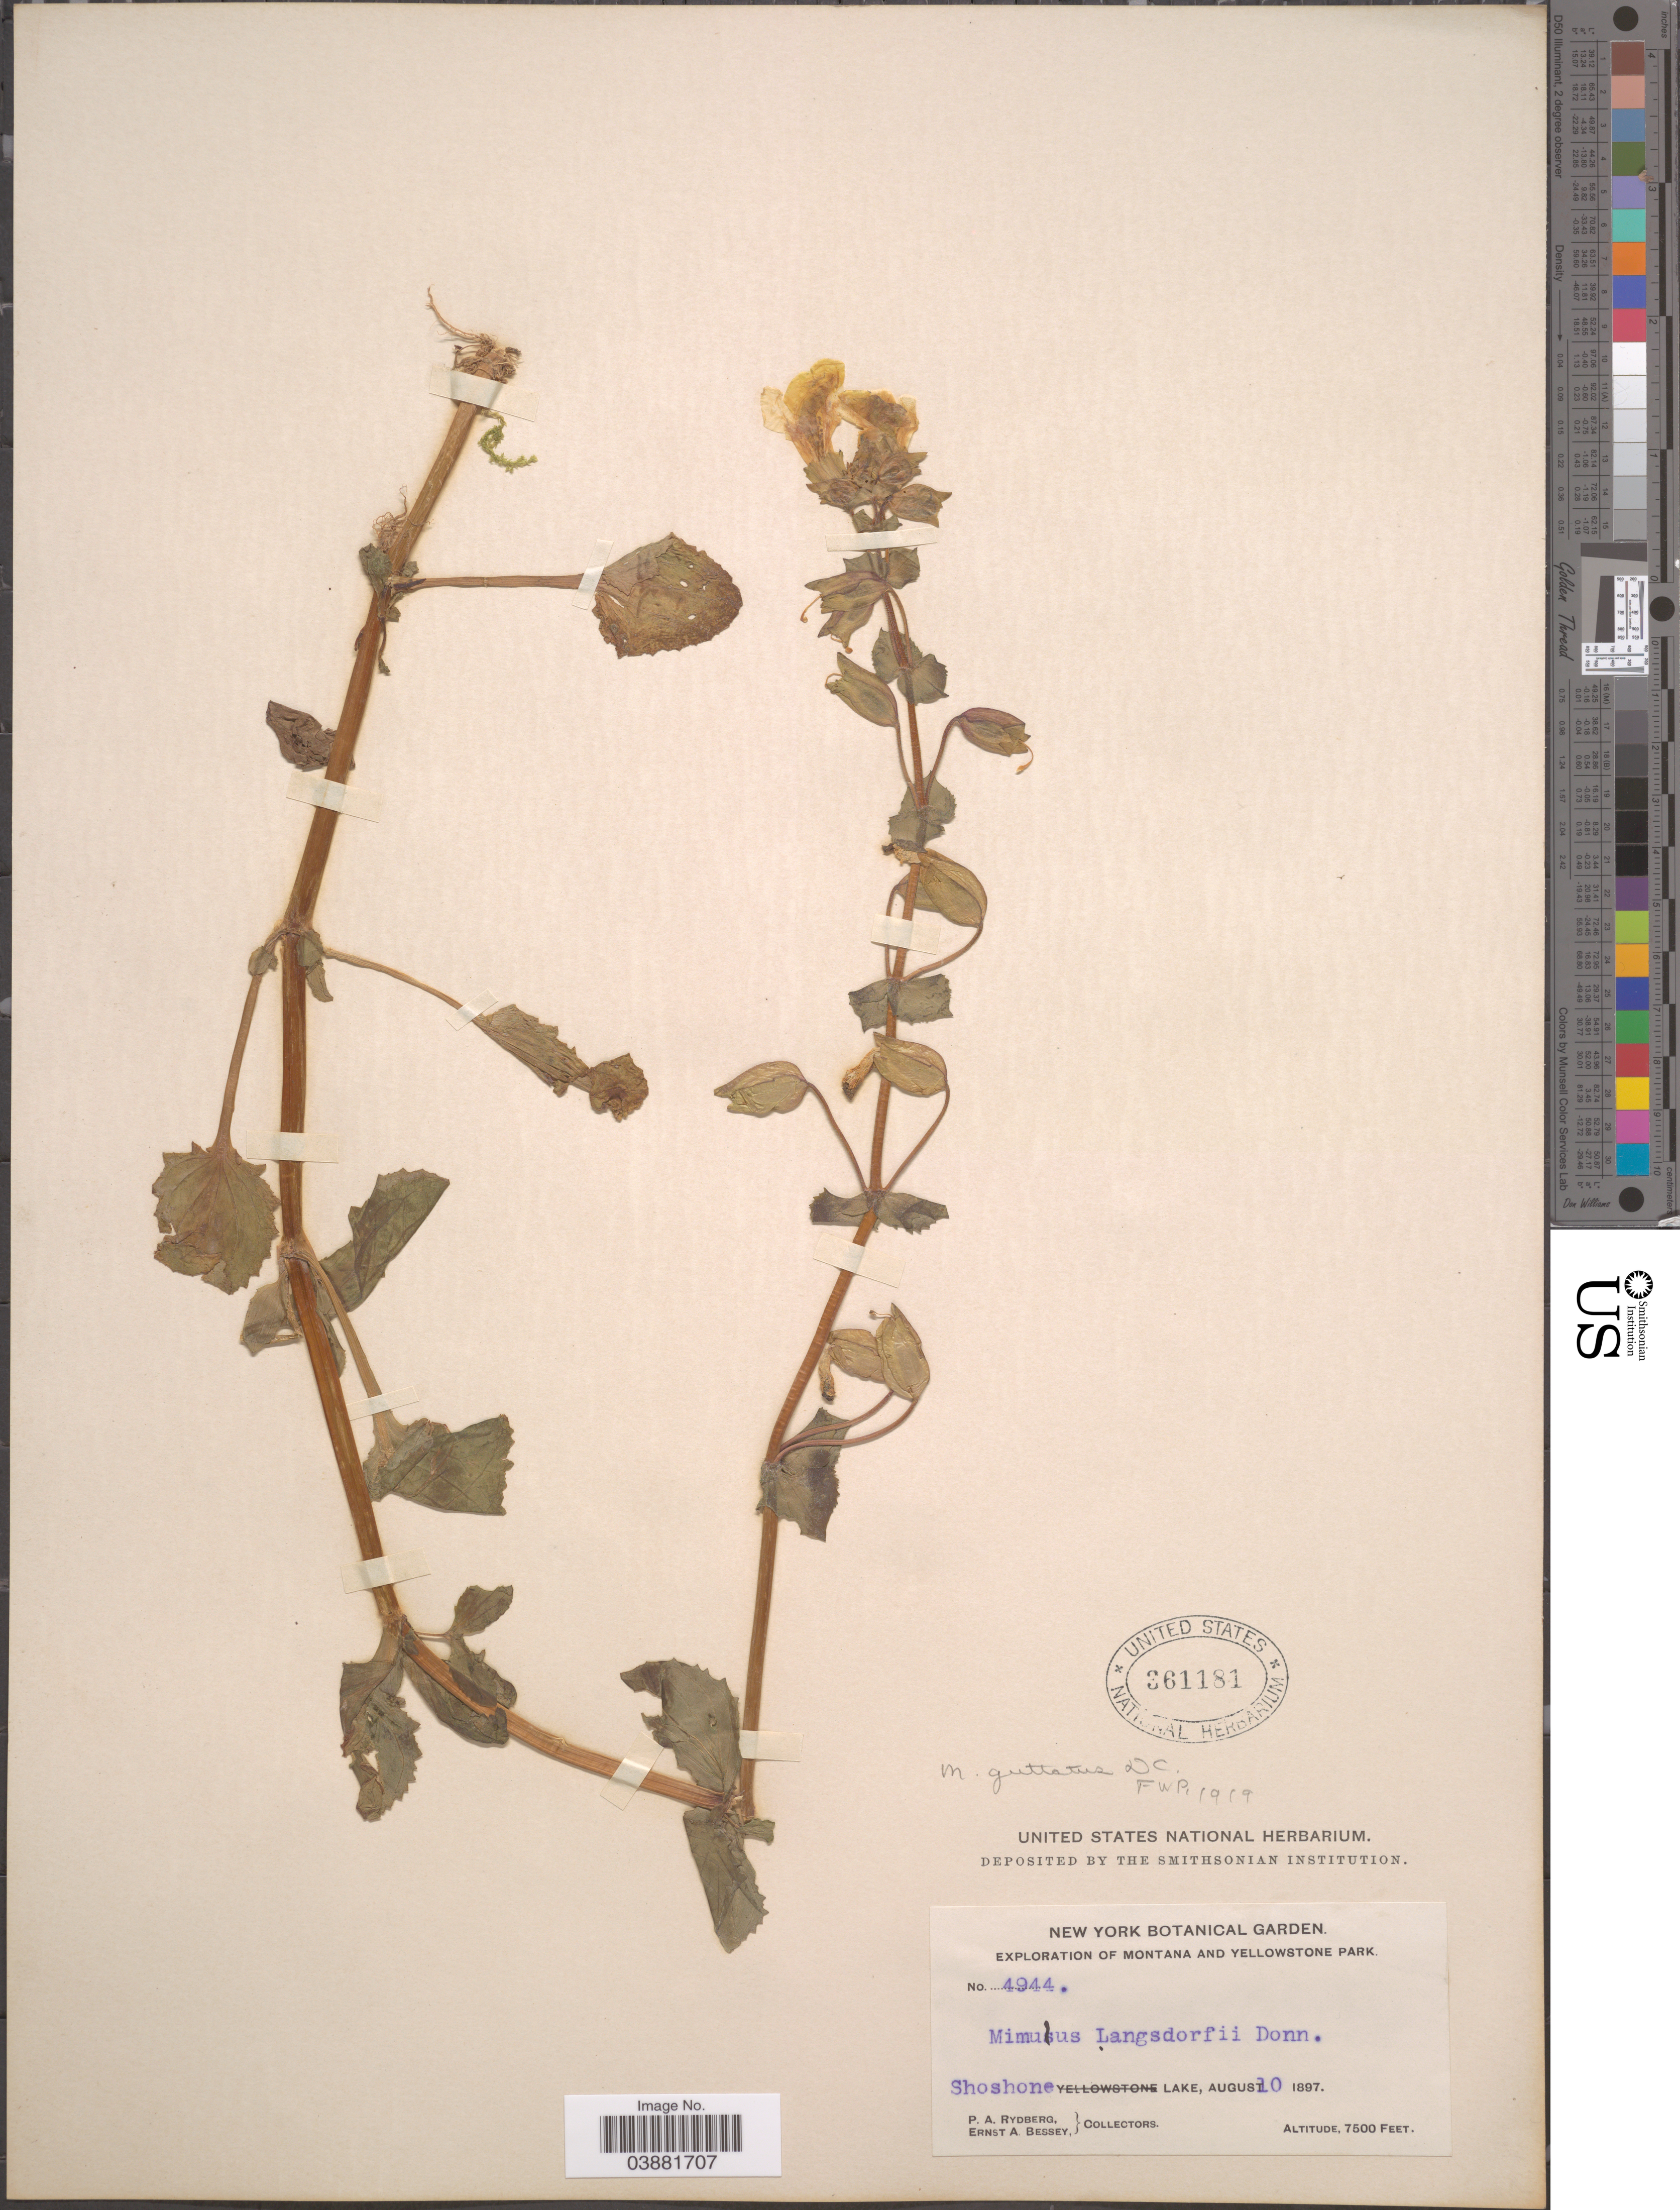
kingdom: Plantae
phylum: Tracheophyta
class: Magnoliopsida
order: Lamiales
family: Phrymaceae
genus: Mimulus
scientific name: Mimulus guttatus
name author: DC.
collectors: P. A. Rydberg & E. A. Bessey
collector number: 4944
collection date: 1897-08-10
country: United States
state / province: Montana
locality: Yellowstone Park. Shoshone Lake.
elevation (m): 2286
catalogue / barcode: US 361181